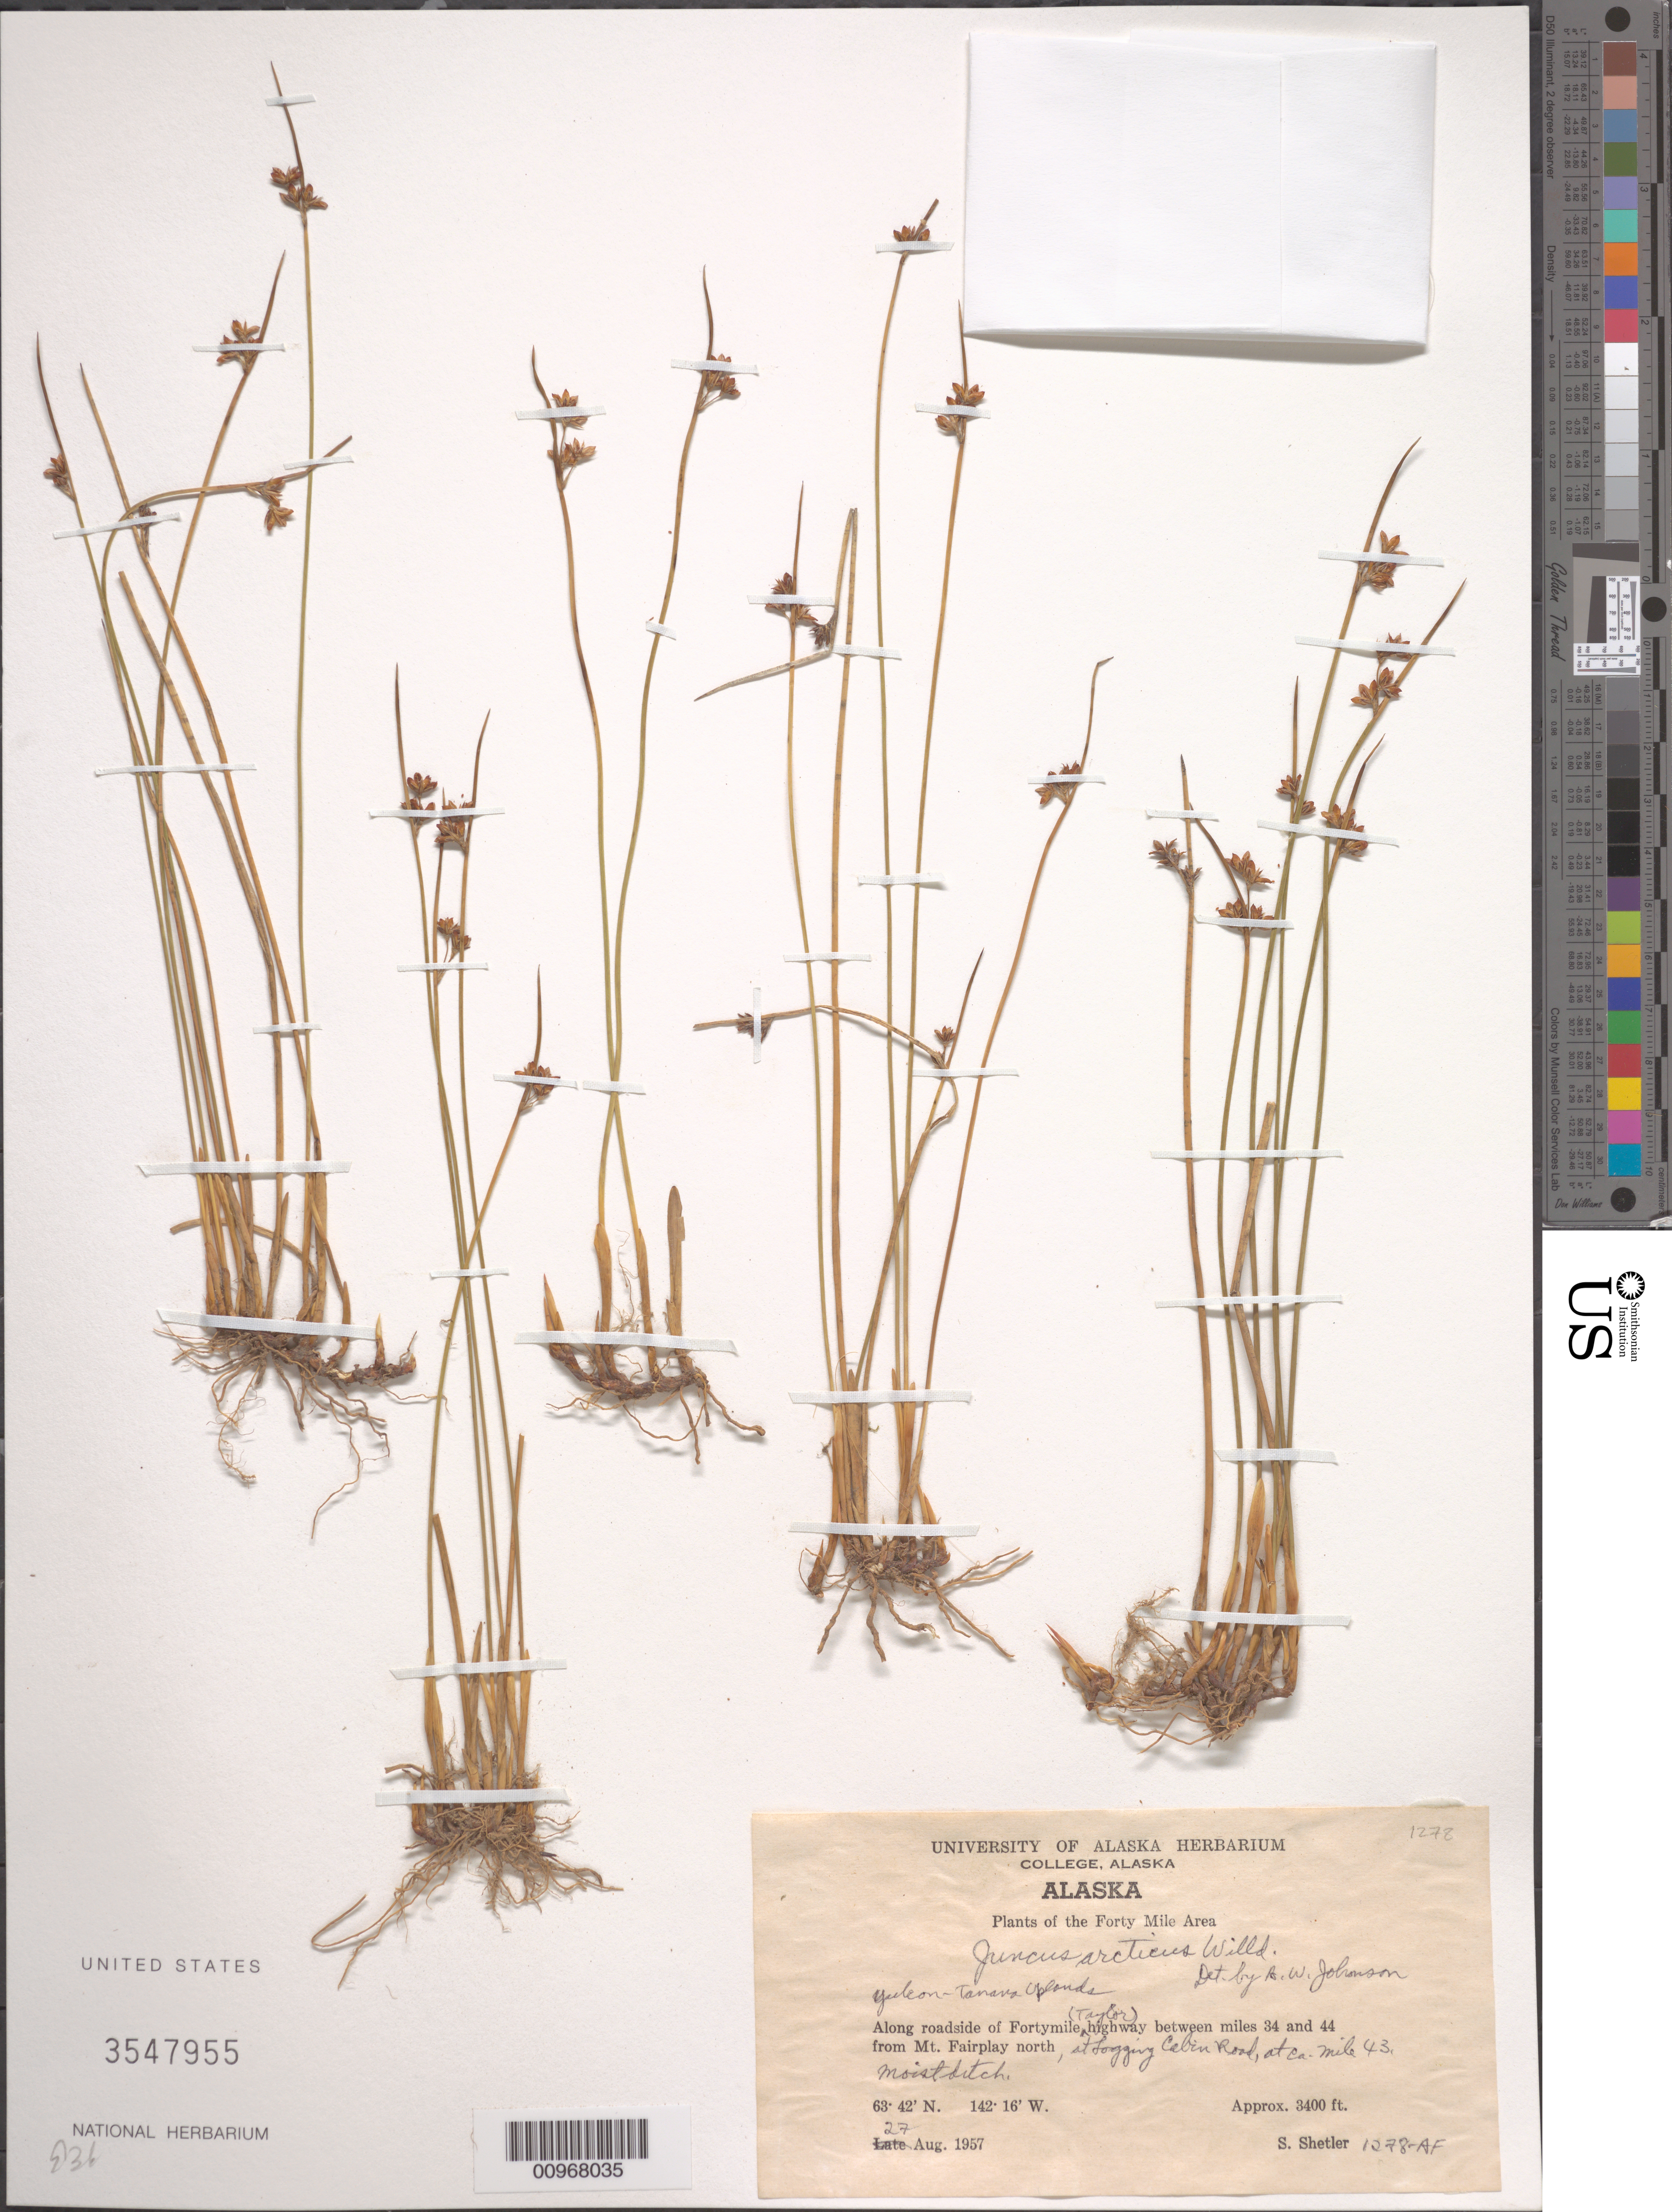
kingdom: Plantae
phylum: Tracheophyta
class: Liliopsida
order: Poales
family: Juncaceae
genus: Juncus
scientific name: Juncus arcticus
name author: Willd.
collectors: S. Shetler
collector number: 1278-AF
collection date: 1957-08-27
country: United States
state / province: Alaska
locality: Forty Mile Area. Yukon-Tanana Uplands. Along roadside of Fortymile (Taylor), highway between miles 34 and 44 from Mt. Fairplay north, at Logging Cabin Road, at ca. mile 43.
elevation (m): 1036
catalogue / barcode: US 3547955